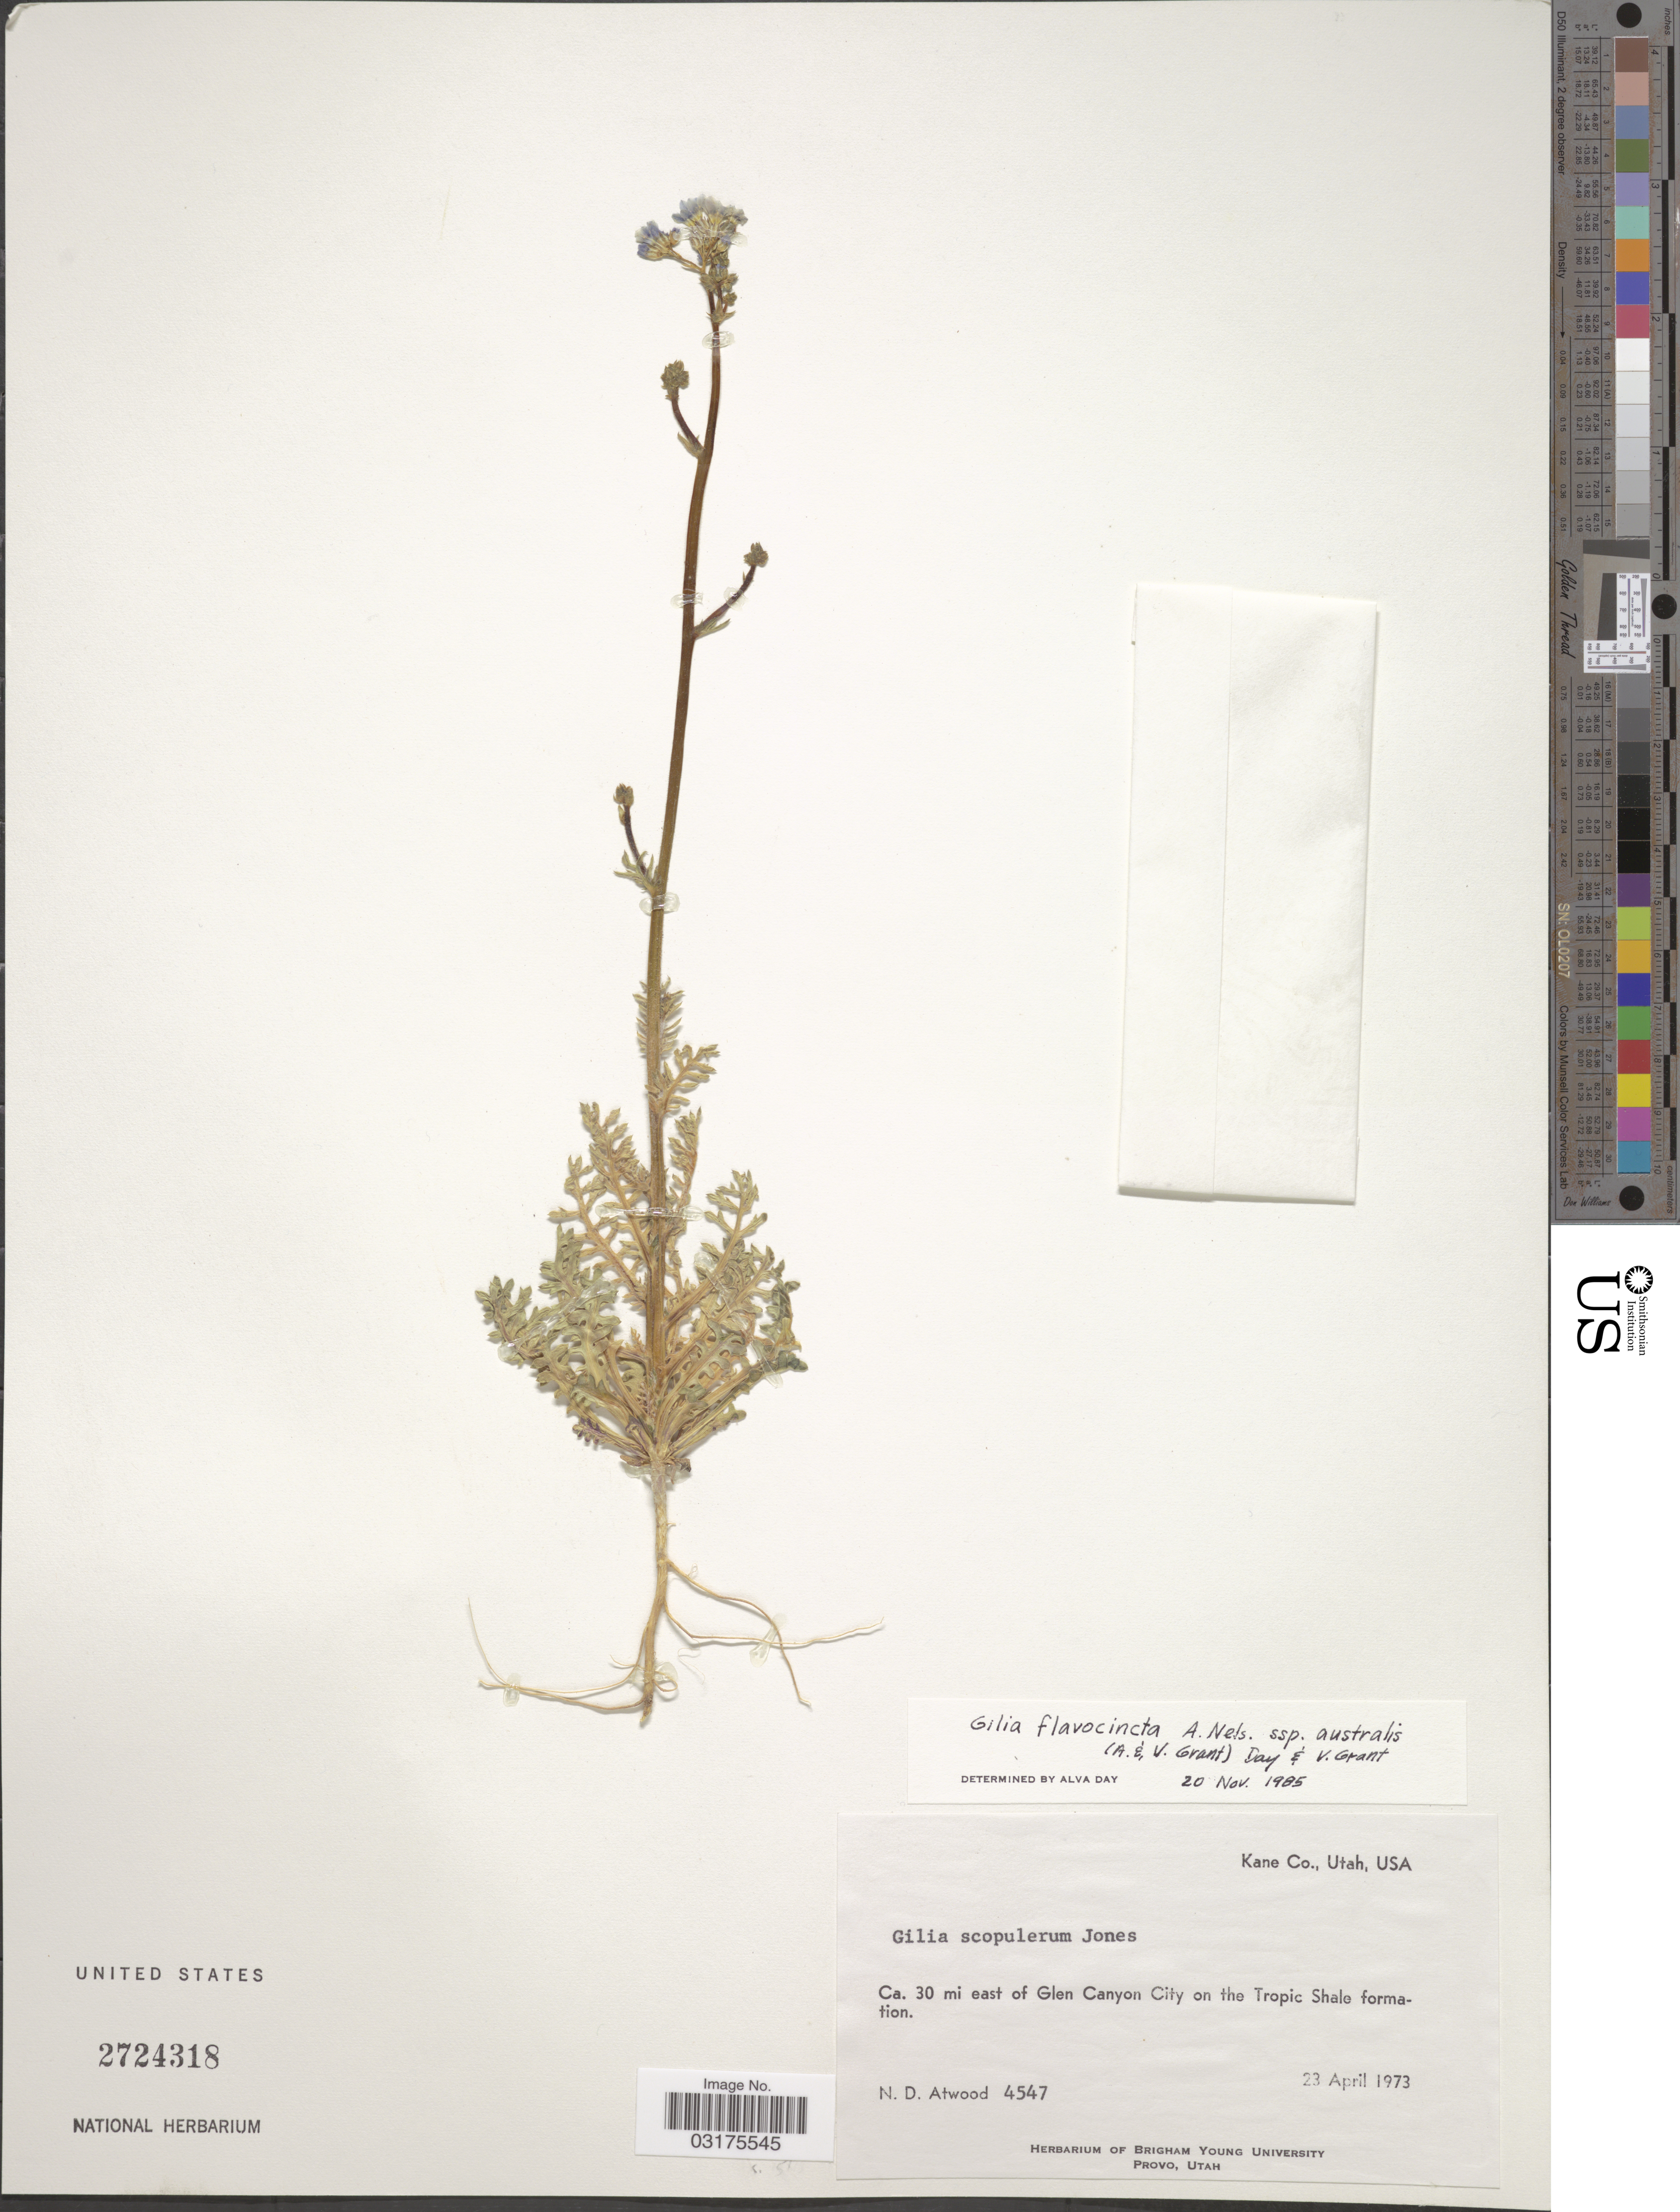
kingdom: Plantae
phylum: Tracheophyta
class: Magnoliopsida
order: Ericales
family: Polemoniaceae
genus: Gilia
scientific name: Gilia flavocincta subsp. australis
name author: A. Nelson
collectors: N. Atwood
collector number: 4547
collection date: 1973-04-23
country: United States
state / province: Utah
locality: Kane Co., Ca. 30 mi east of Glen Canyon City on the Tropic Shale formation.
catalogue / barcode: US 2724318